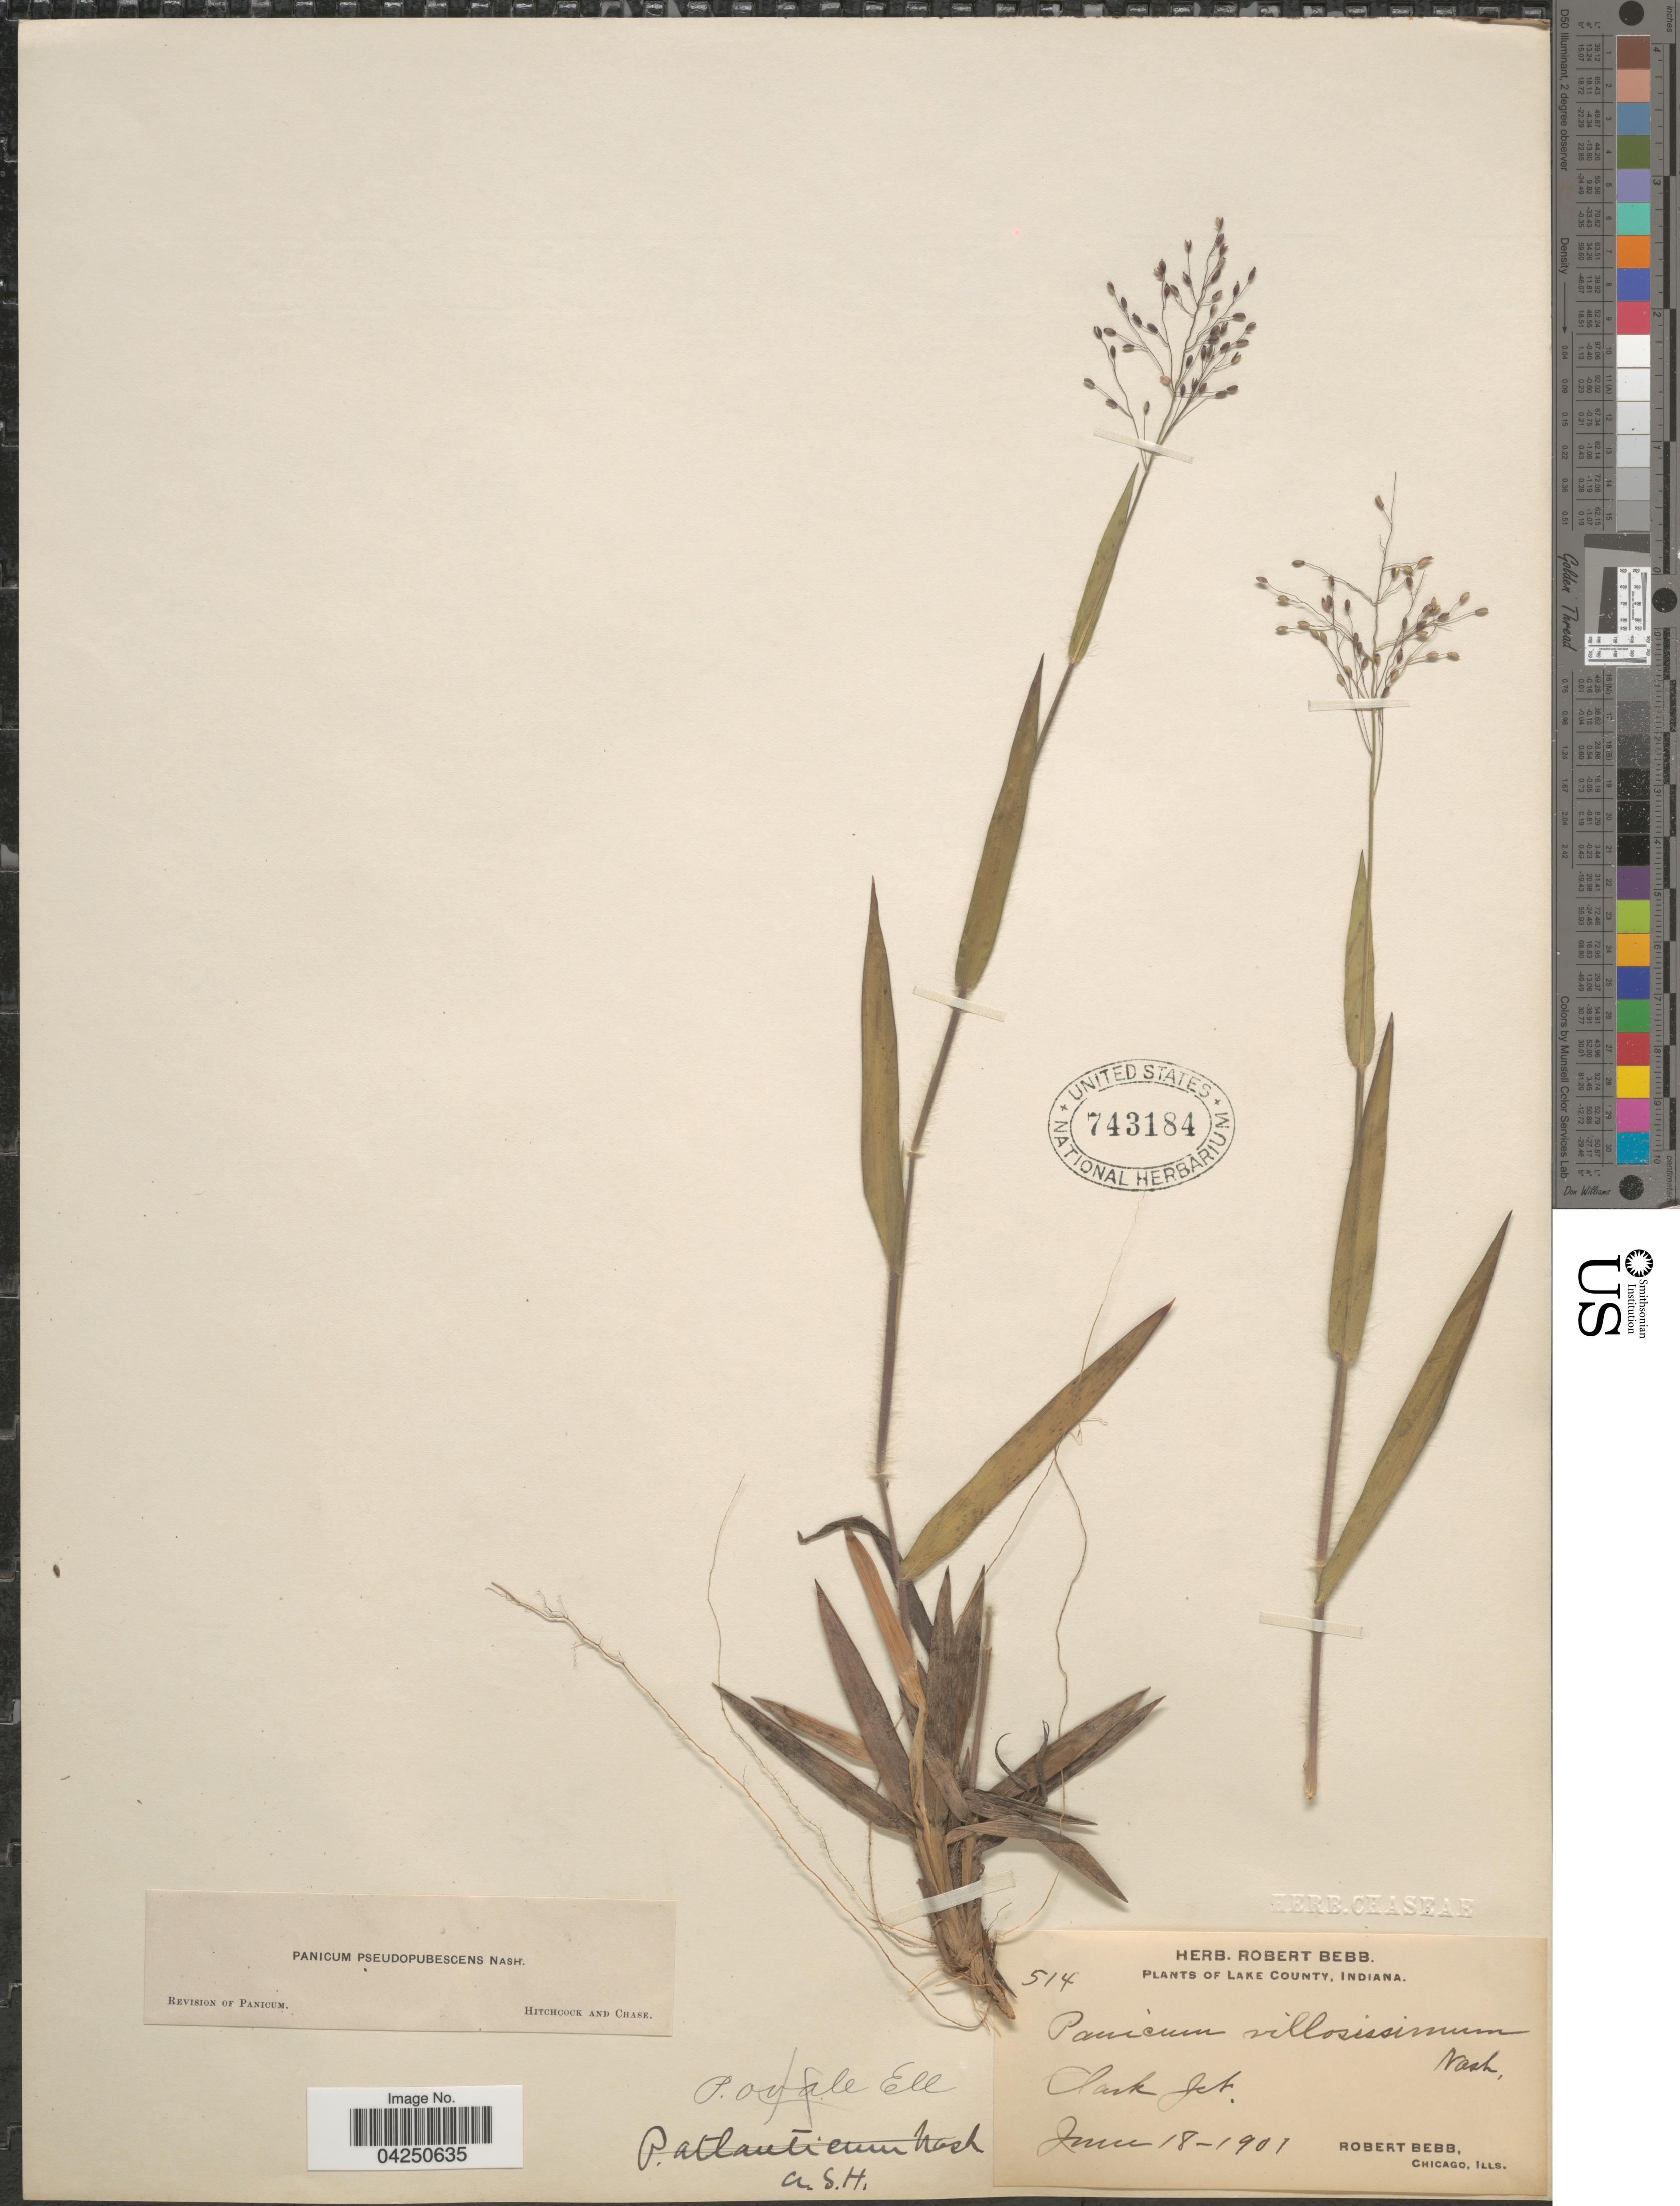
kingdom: Plantae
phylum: Rhodophyta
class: Florideophyceae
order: Ceramiales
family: Delesseriaceae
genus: Acrosorium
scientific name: Acrosorium flabellatum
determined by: Yoshizaki, M.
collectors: M. Yoshizaki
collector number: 10-088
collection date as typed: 25 Apr 1971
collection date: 1971-04-25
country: Japan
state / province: Tiba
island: Honshu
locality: Ohara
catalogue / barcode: US 51211